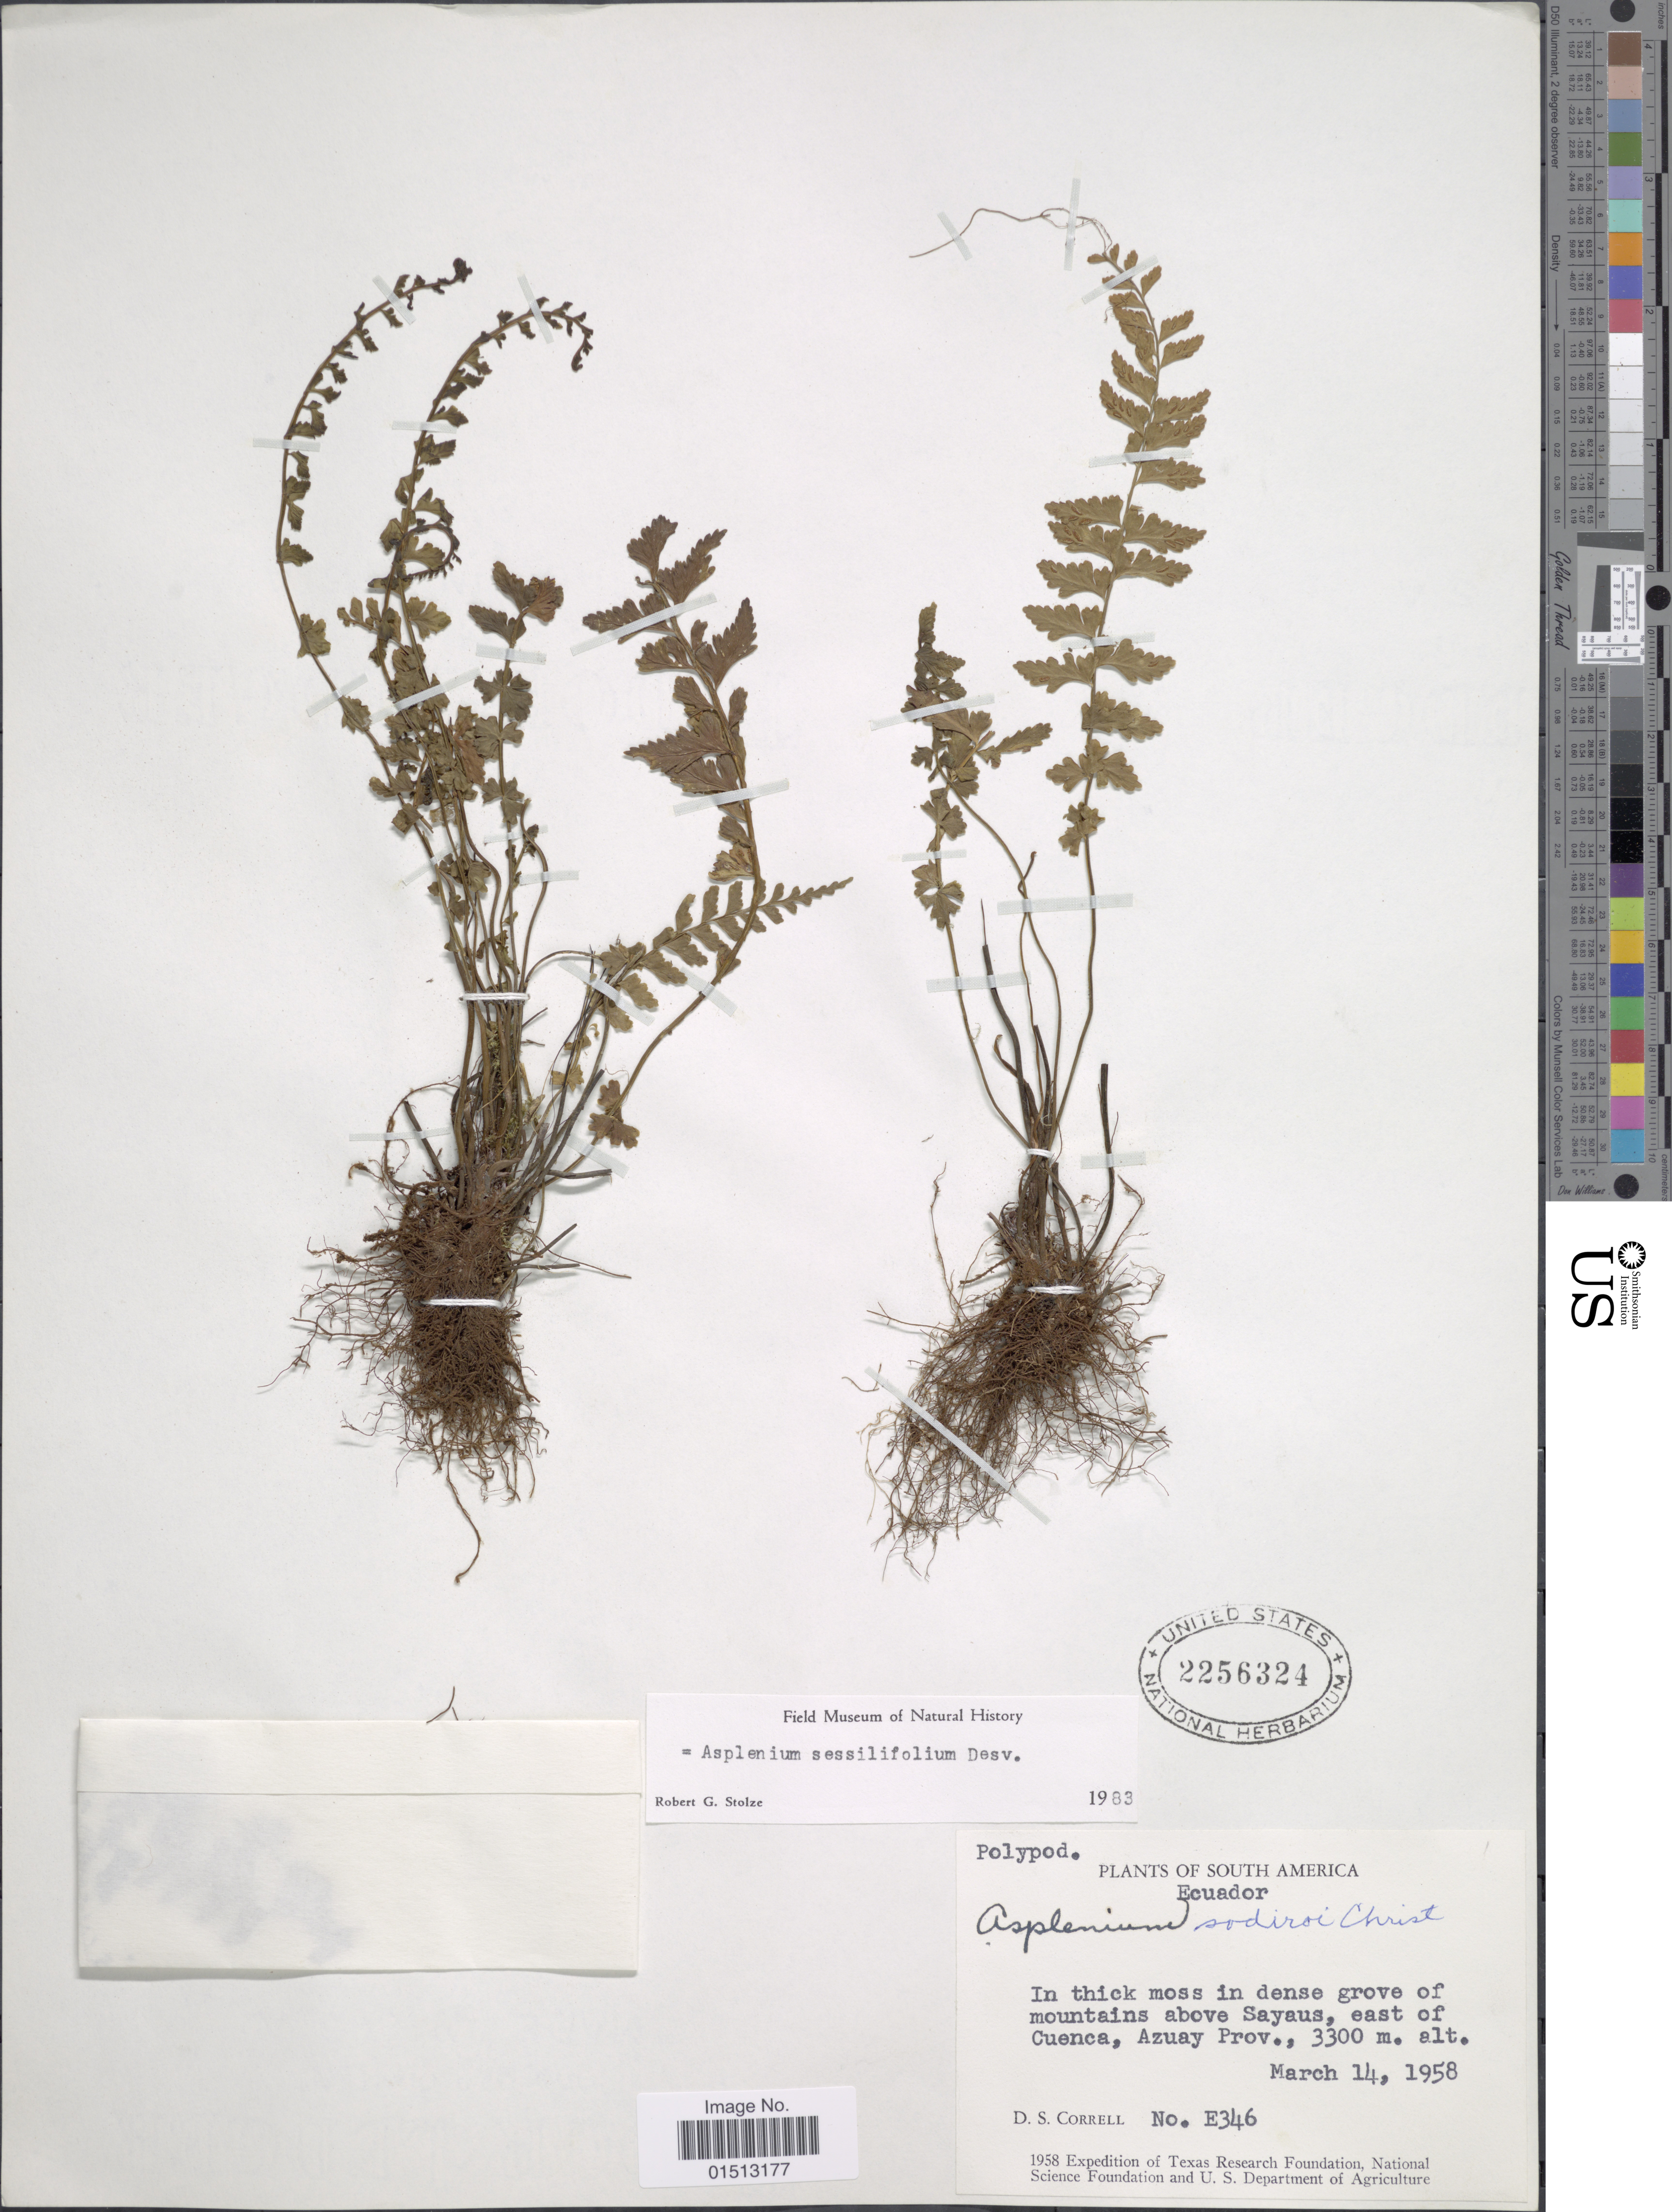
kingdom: Plantae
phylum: Tracheophyta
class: Polypodiopsida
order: Polypodiales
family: Aspleniaceae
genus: Asplenium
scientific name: Asplenium sessilifolium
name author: Desv.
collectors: D. S. Correll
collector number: E346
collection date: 1958-03-14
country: Ecuador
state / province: Azuay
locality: In thick moss in dense grove of mountains above Sayaus, east of Cuenca.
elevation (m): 3300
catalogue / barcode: US 2256324